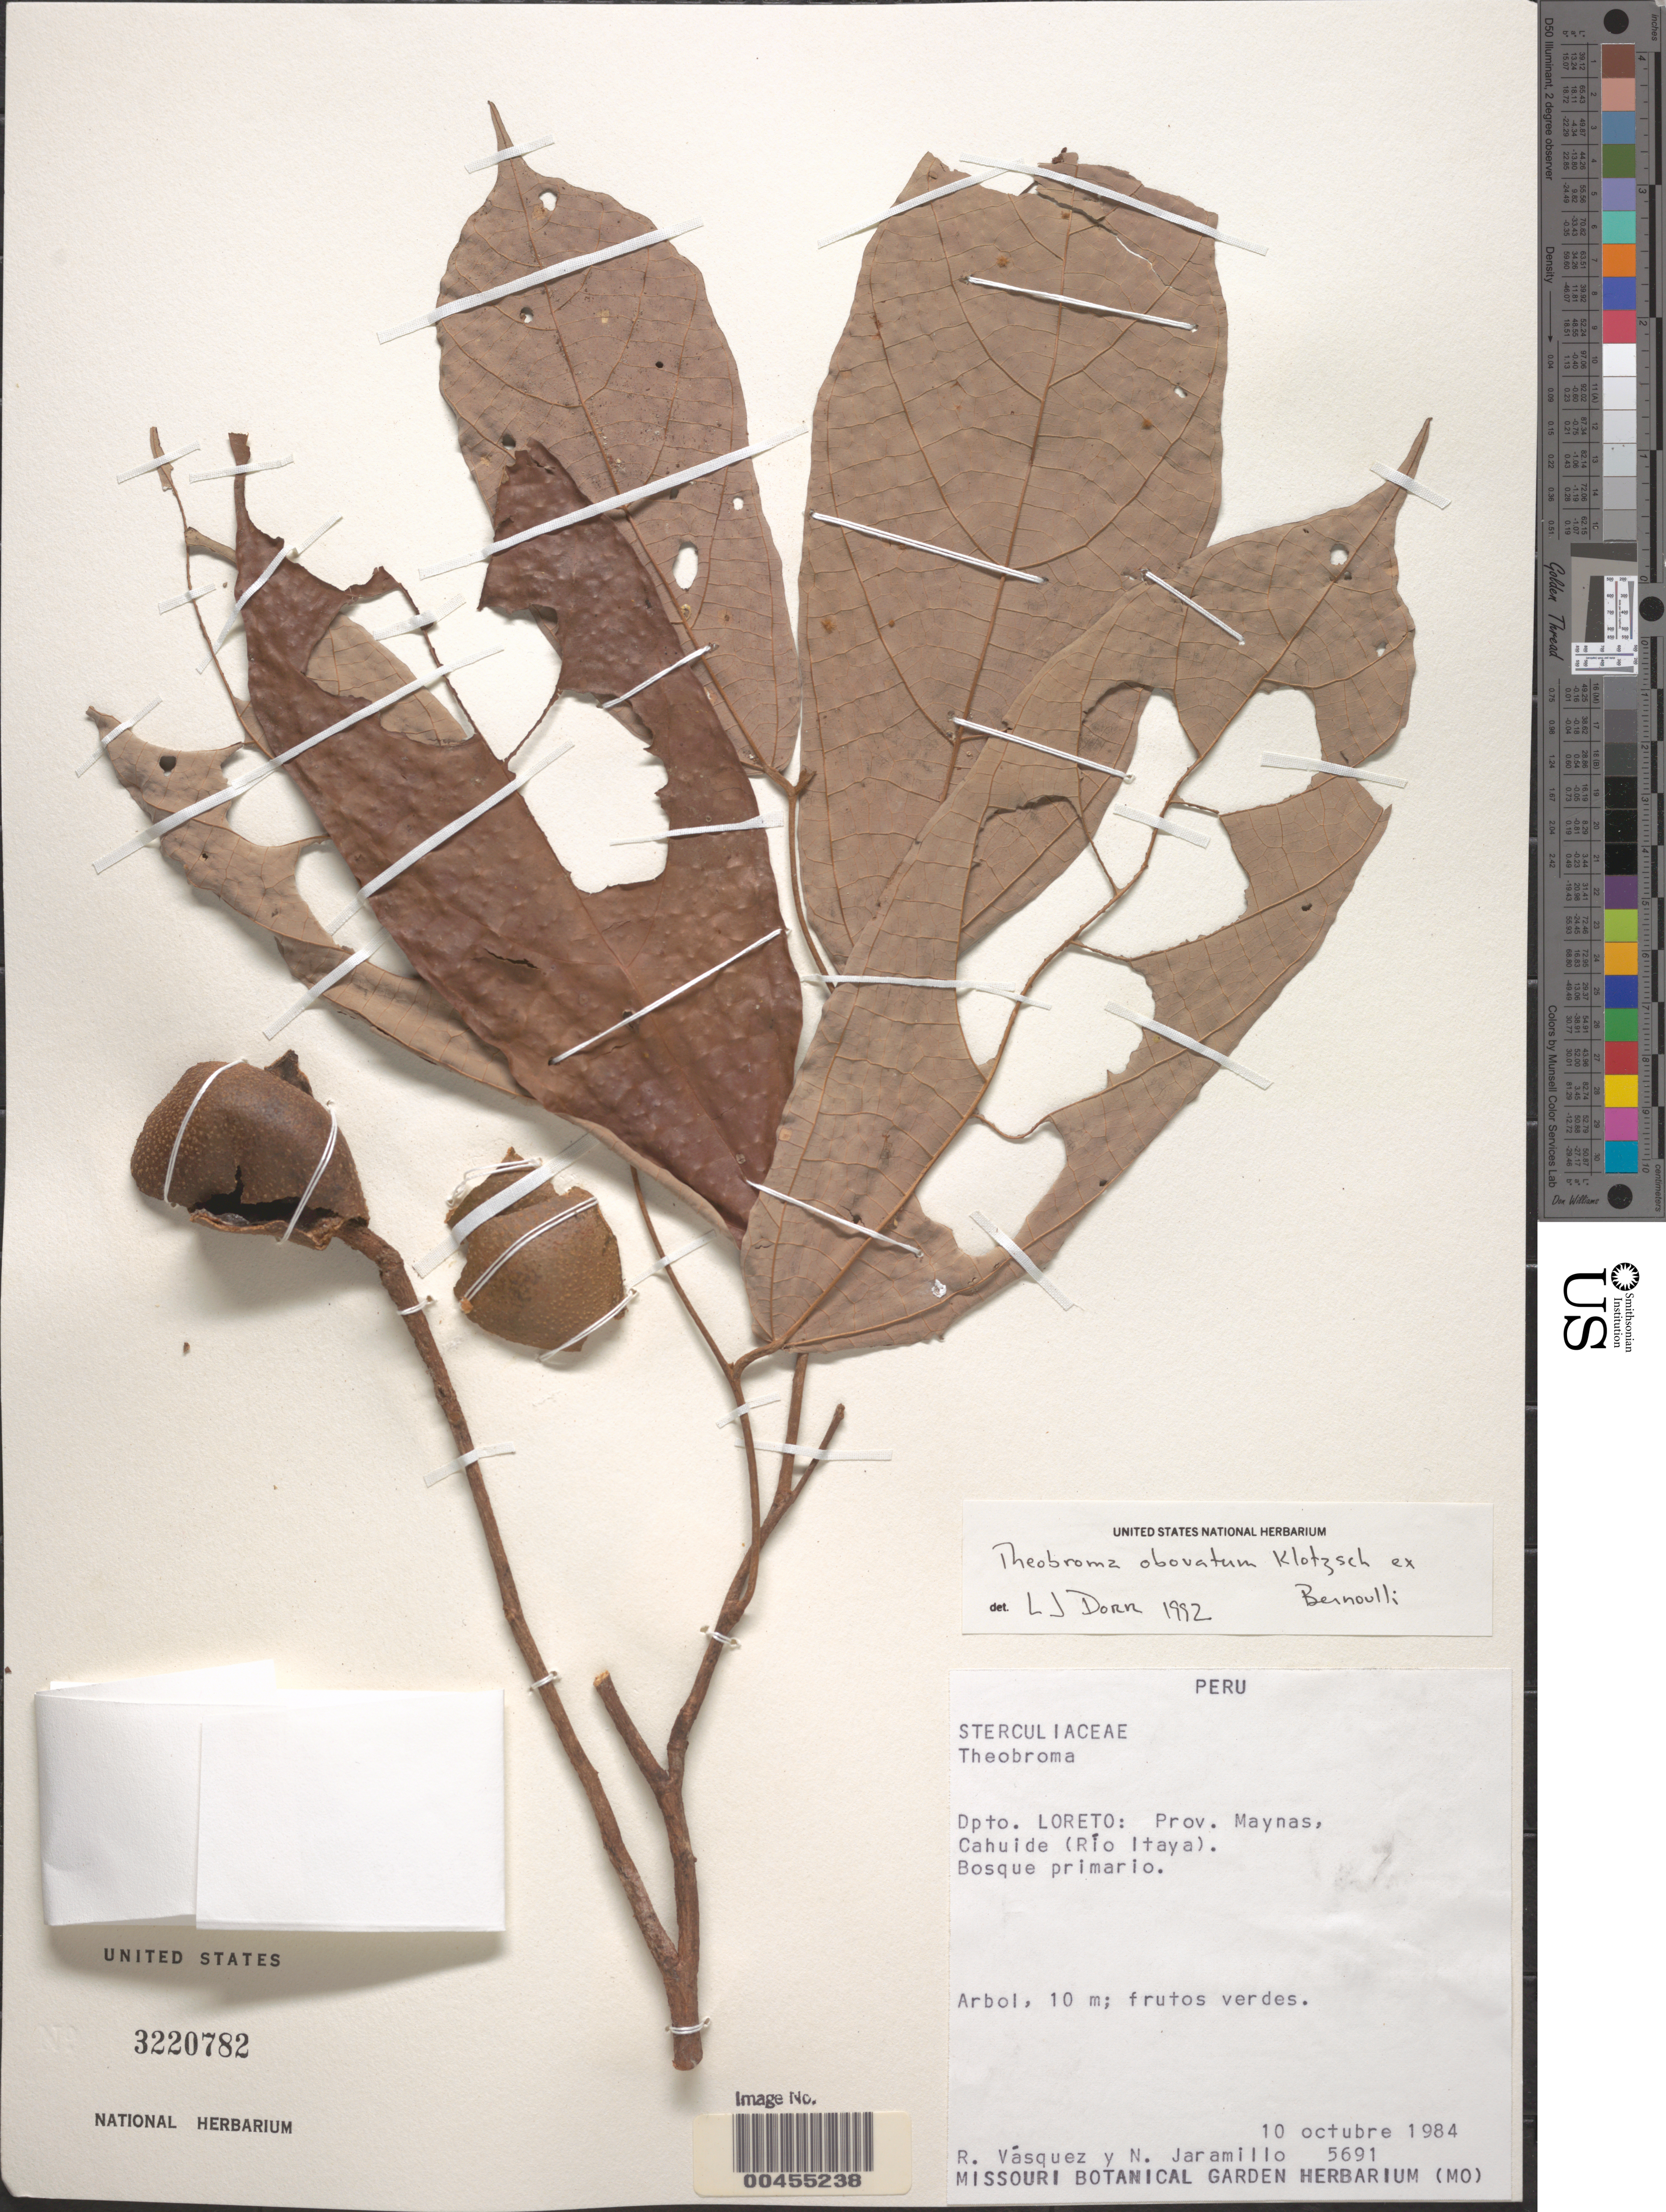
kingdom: Plantae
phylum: Tracheophyta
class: Magnoliopsida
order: Malvales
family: Malvaceae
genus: Theobroma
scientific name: Theobroma obovatum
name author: Klotzsch ex Bernoulli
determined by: Dorr, L. J., (BOT), Smithsonian Institution - National Museum of Natural History (UNITED STATES)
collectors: R. Vásquez & N. Jaramillo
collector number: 5691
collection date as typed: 10 Oct 1984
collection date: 1984-10-10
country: Peru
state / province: Loreto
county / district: Maynas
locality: Cahuide (Río Itaya)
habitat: Bosque primario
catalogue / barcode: US 3220782